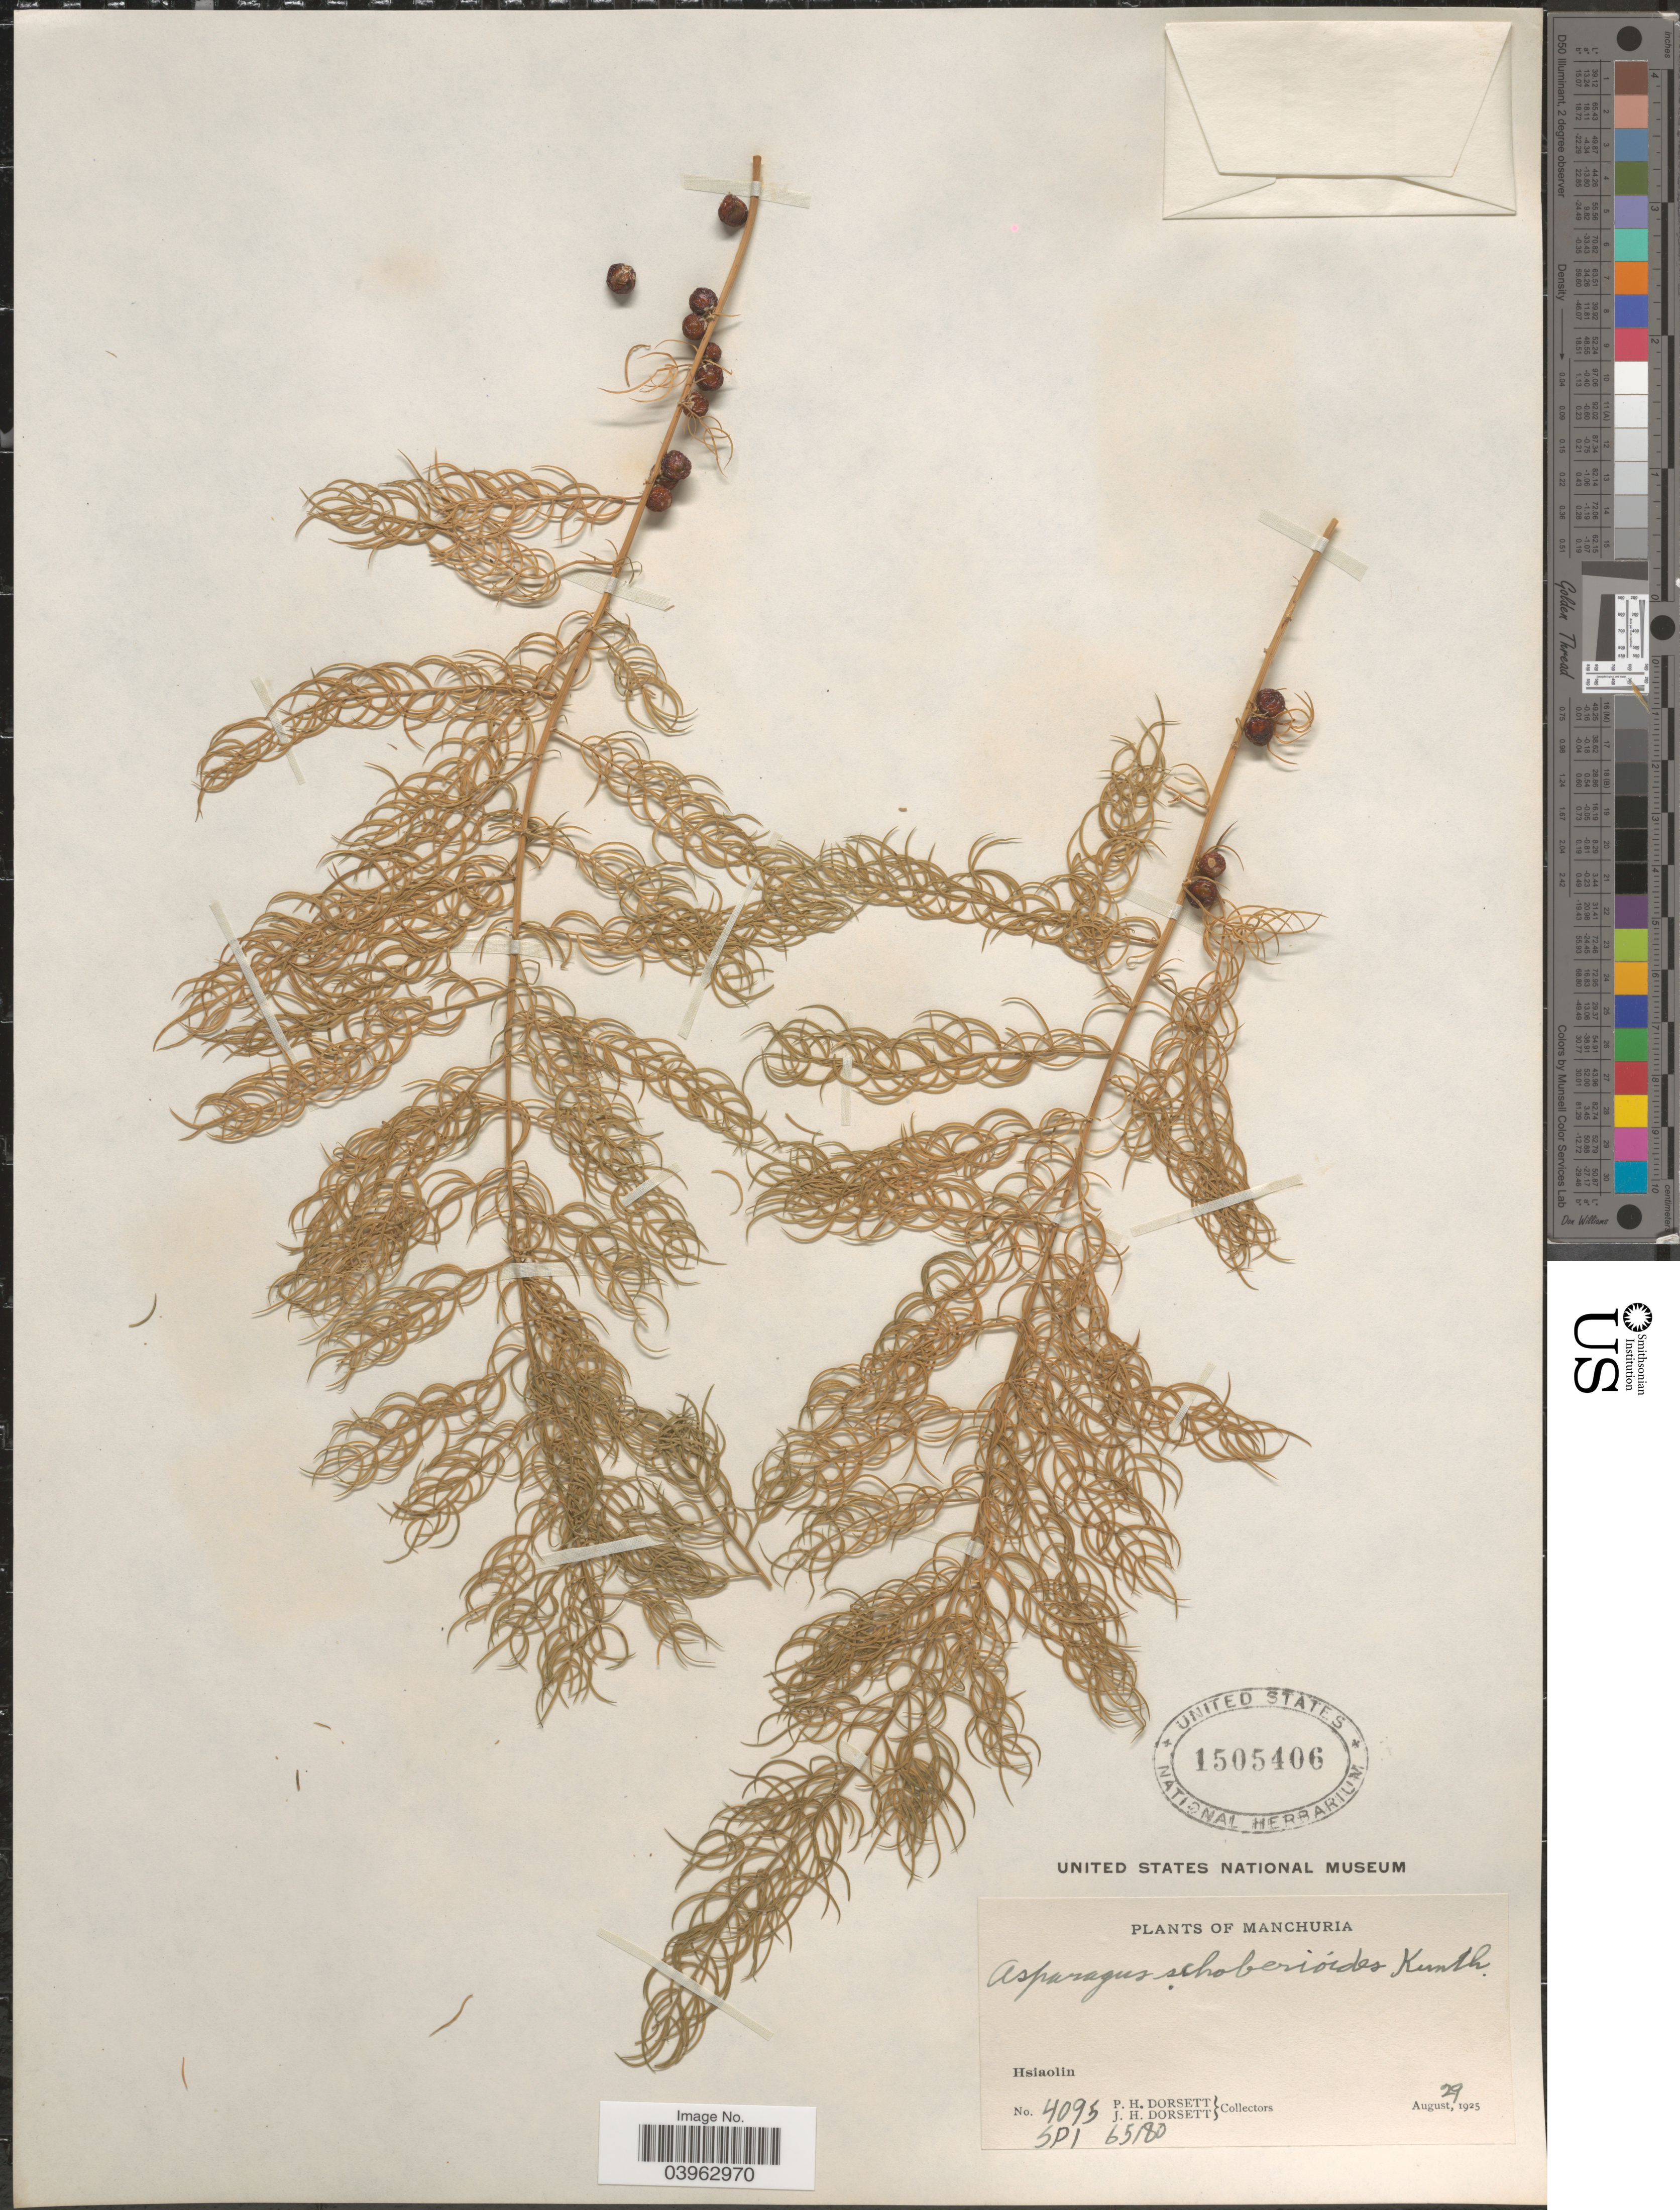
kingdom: Plantae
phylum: Tracheophyta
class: Liliopsida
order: Asparagales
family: Asparagaceae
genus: Asparagus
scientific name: Asparagus schoberioides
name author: Kunth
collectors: P. H. Dorsett & J. Dorsett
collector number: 4095/SPI65180?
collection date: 1925-08-29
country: China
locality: Manchuria. Hsiaolin.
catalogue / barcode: US 1505406